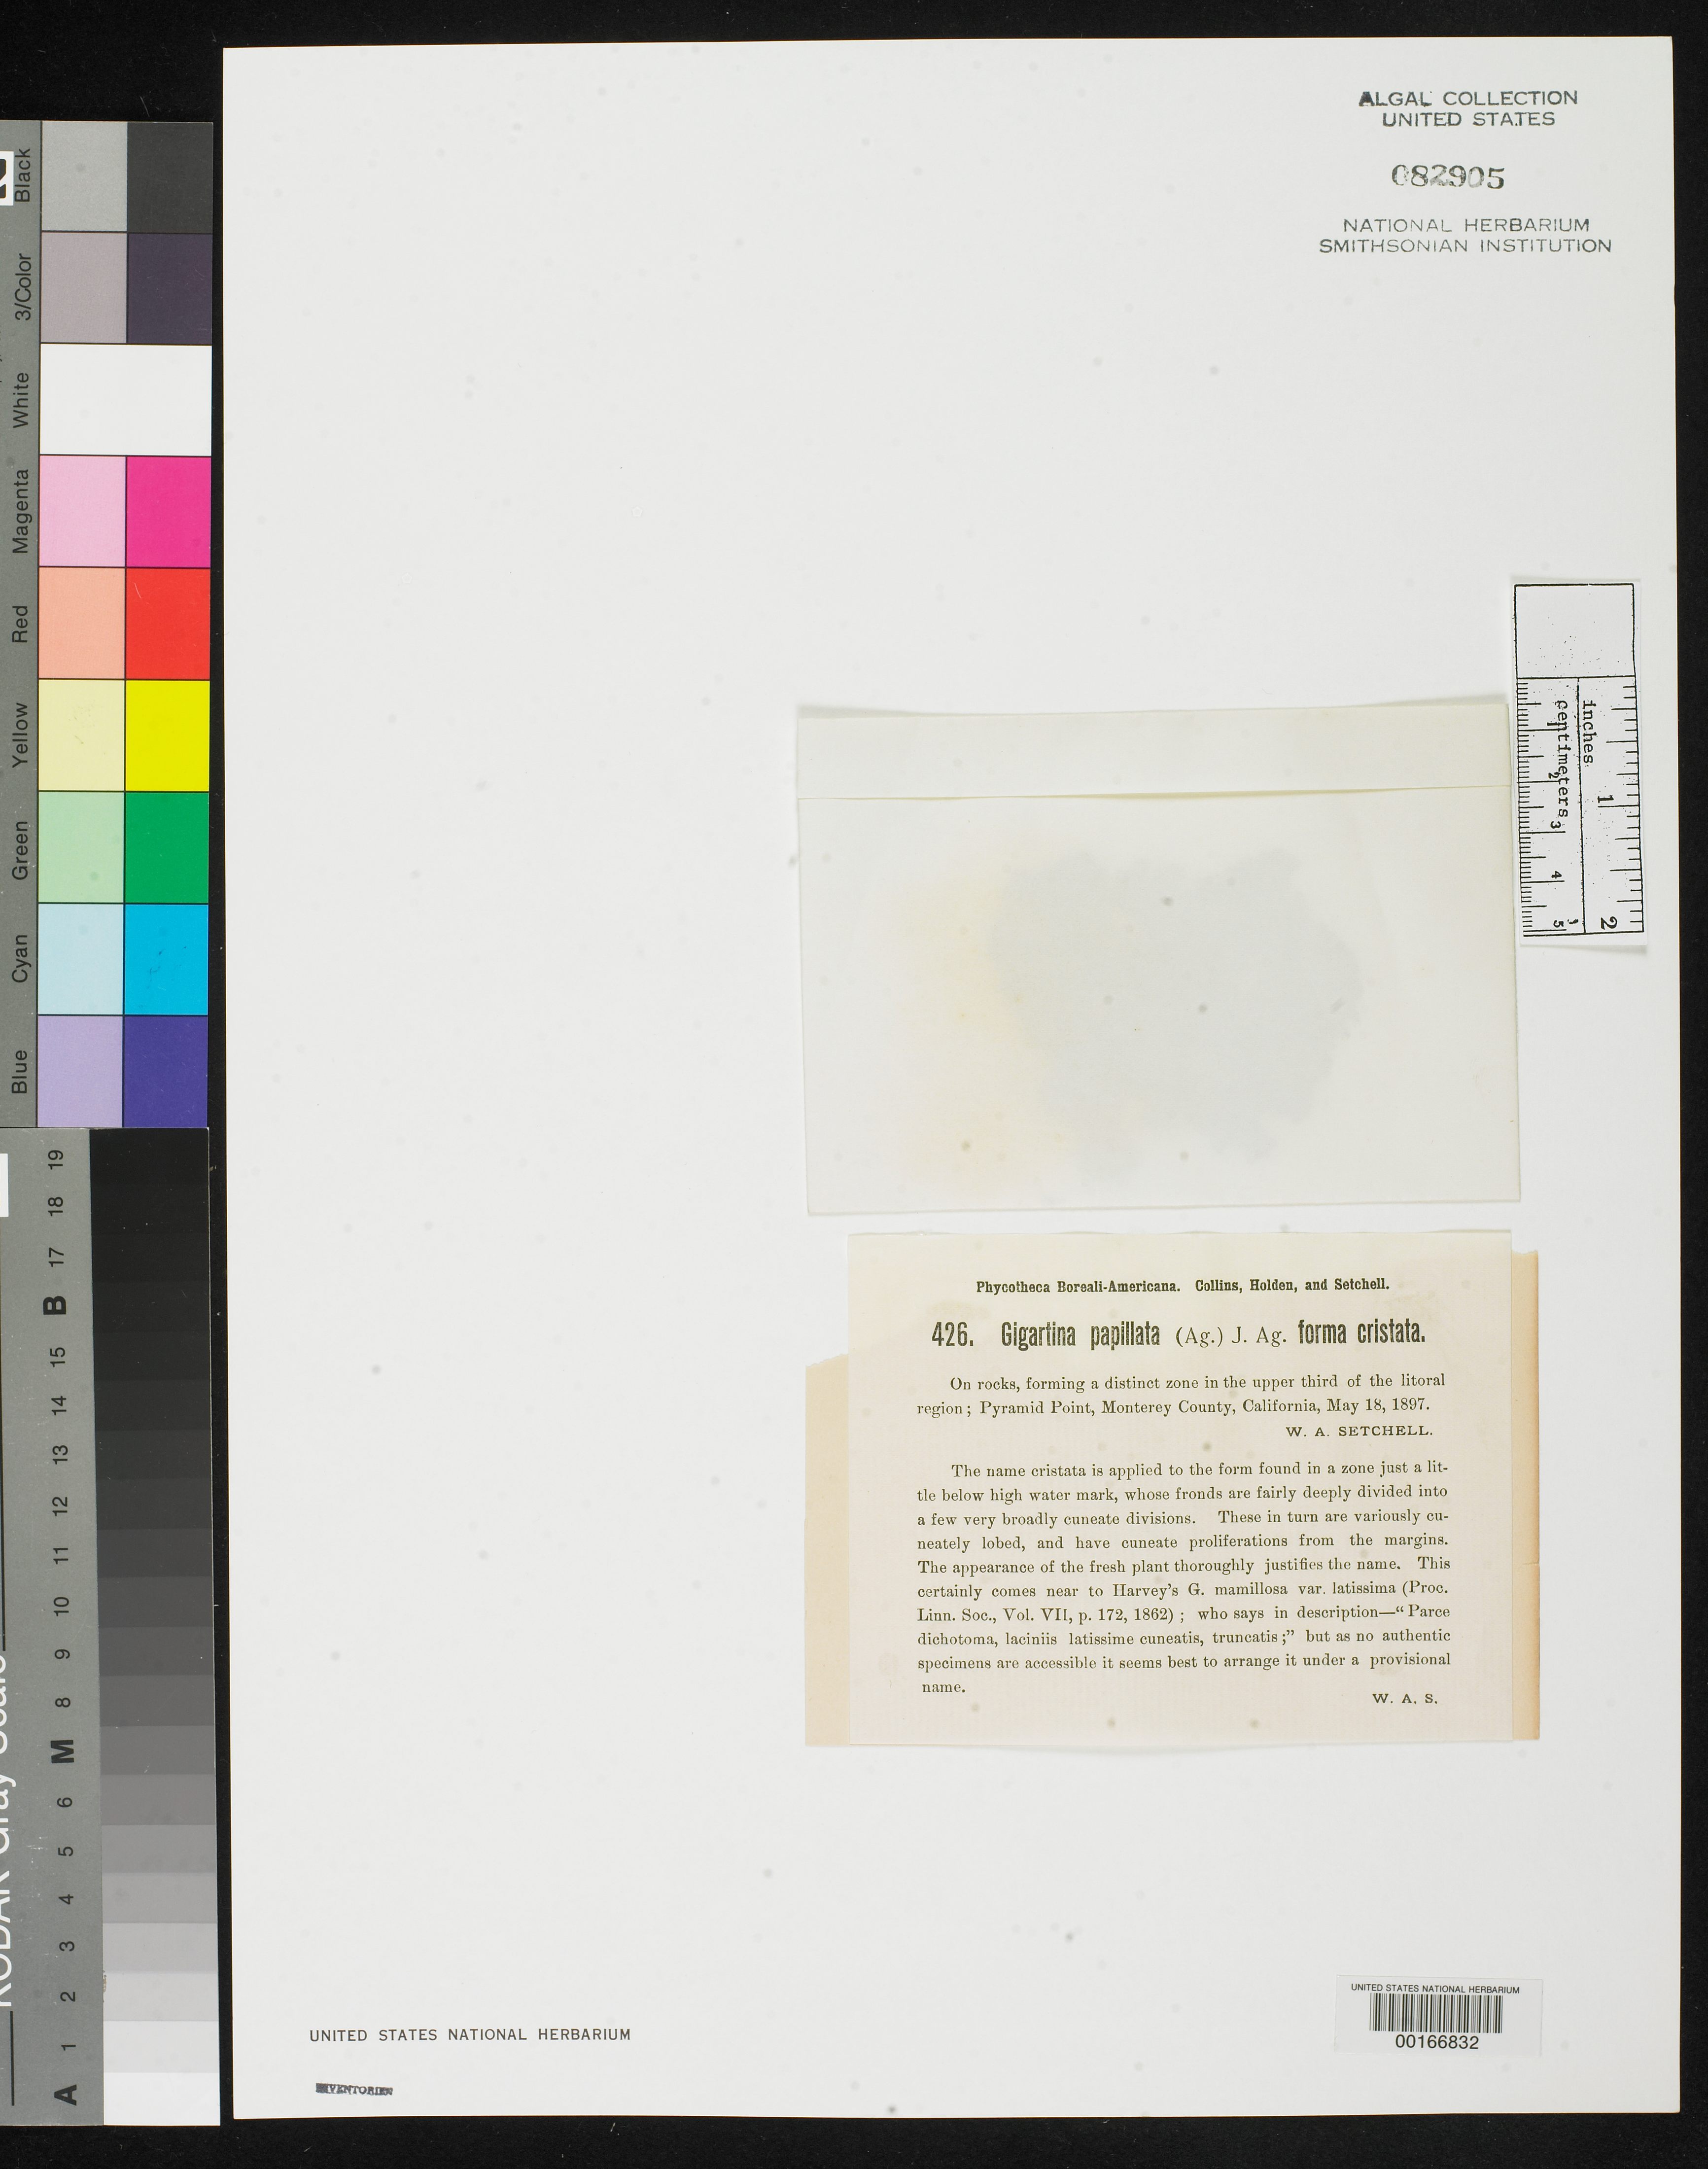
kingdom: Plantae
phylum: Rhodophyta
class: Florideophyceae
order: Gigartinales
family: Gigartinaceae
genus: Gigartina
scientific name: Gigartina papillata f. cristata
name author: Setch. in Collins et al.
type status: Isotype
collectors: W. Setchell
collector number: PB-A 426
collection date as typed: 18 May 1897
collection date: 1897-05-18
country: United States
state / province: California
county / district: Monterey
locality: Pyramid Point.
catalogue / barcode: US 82905